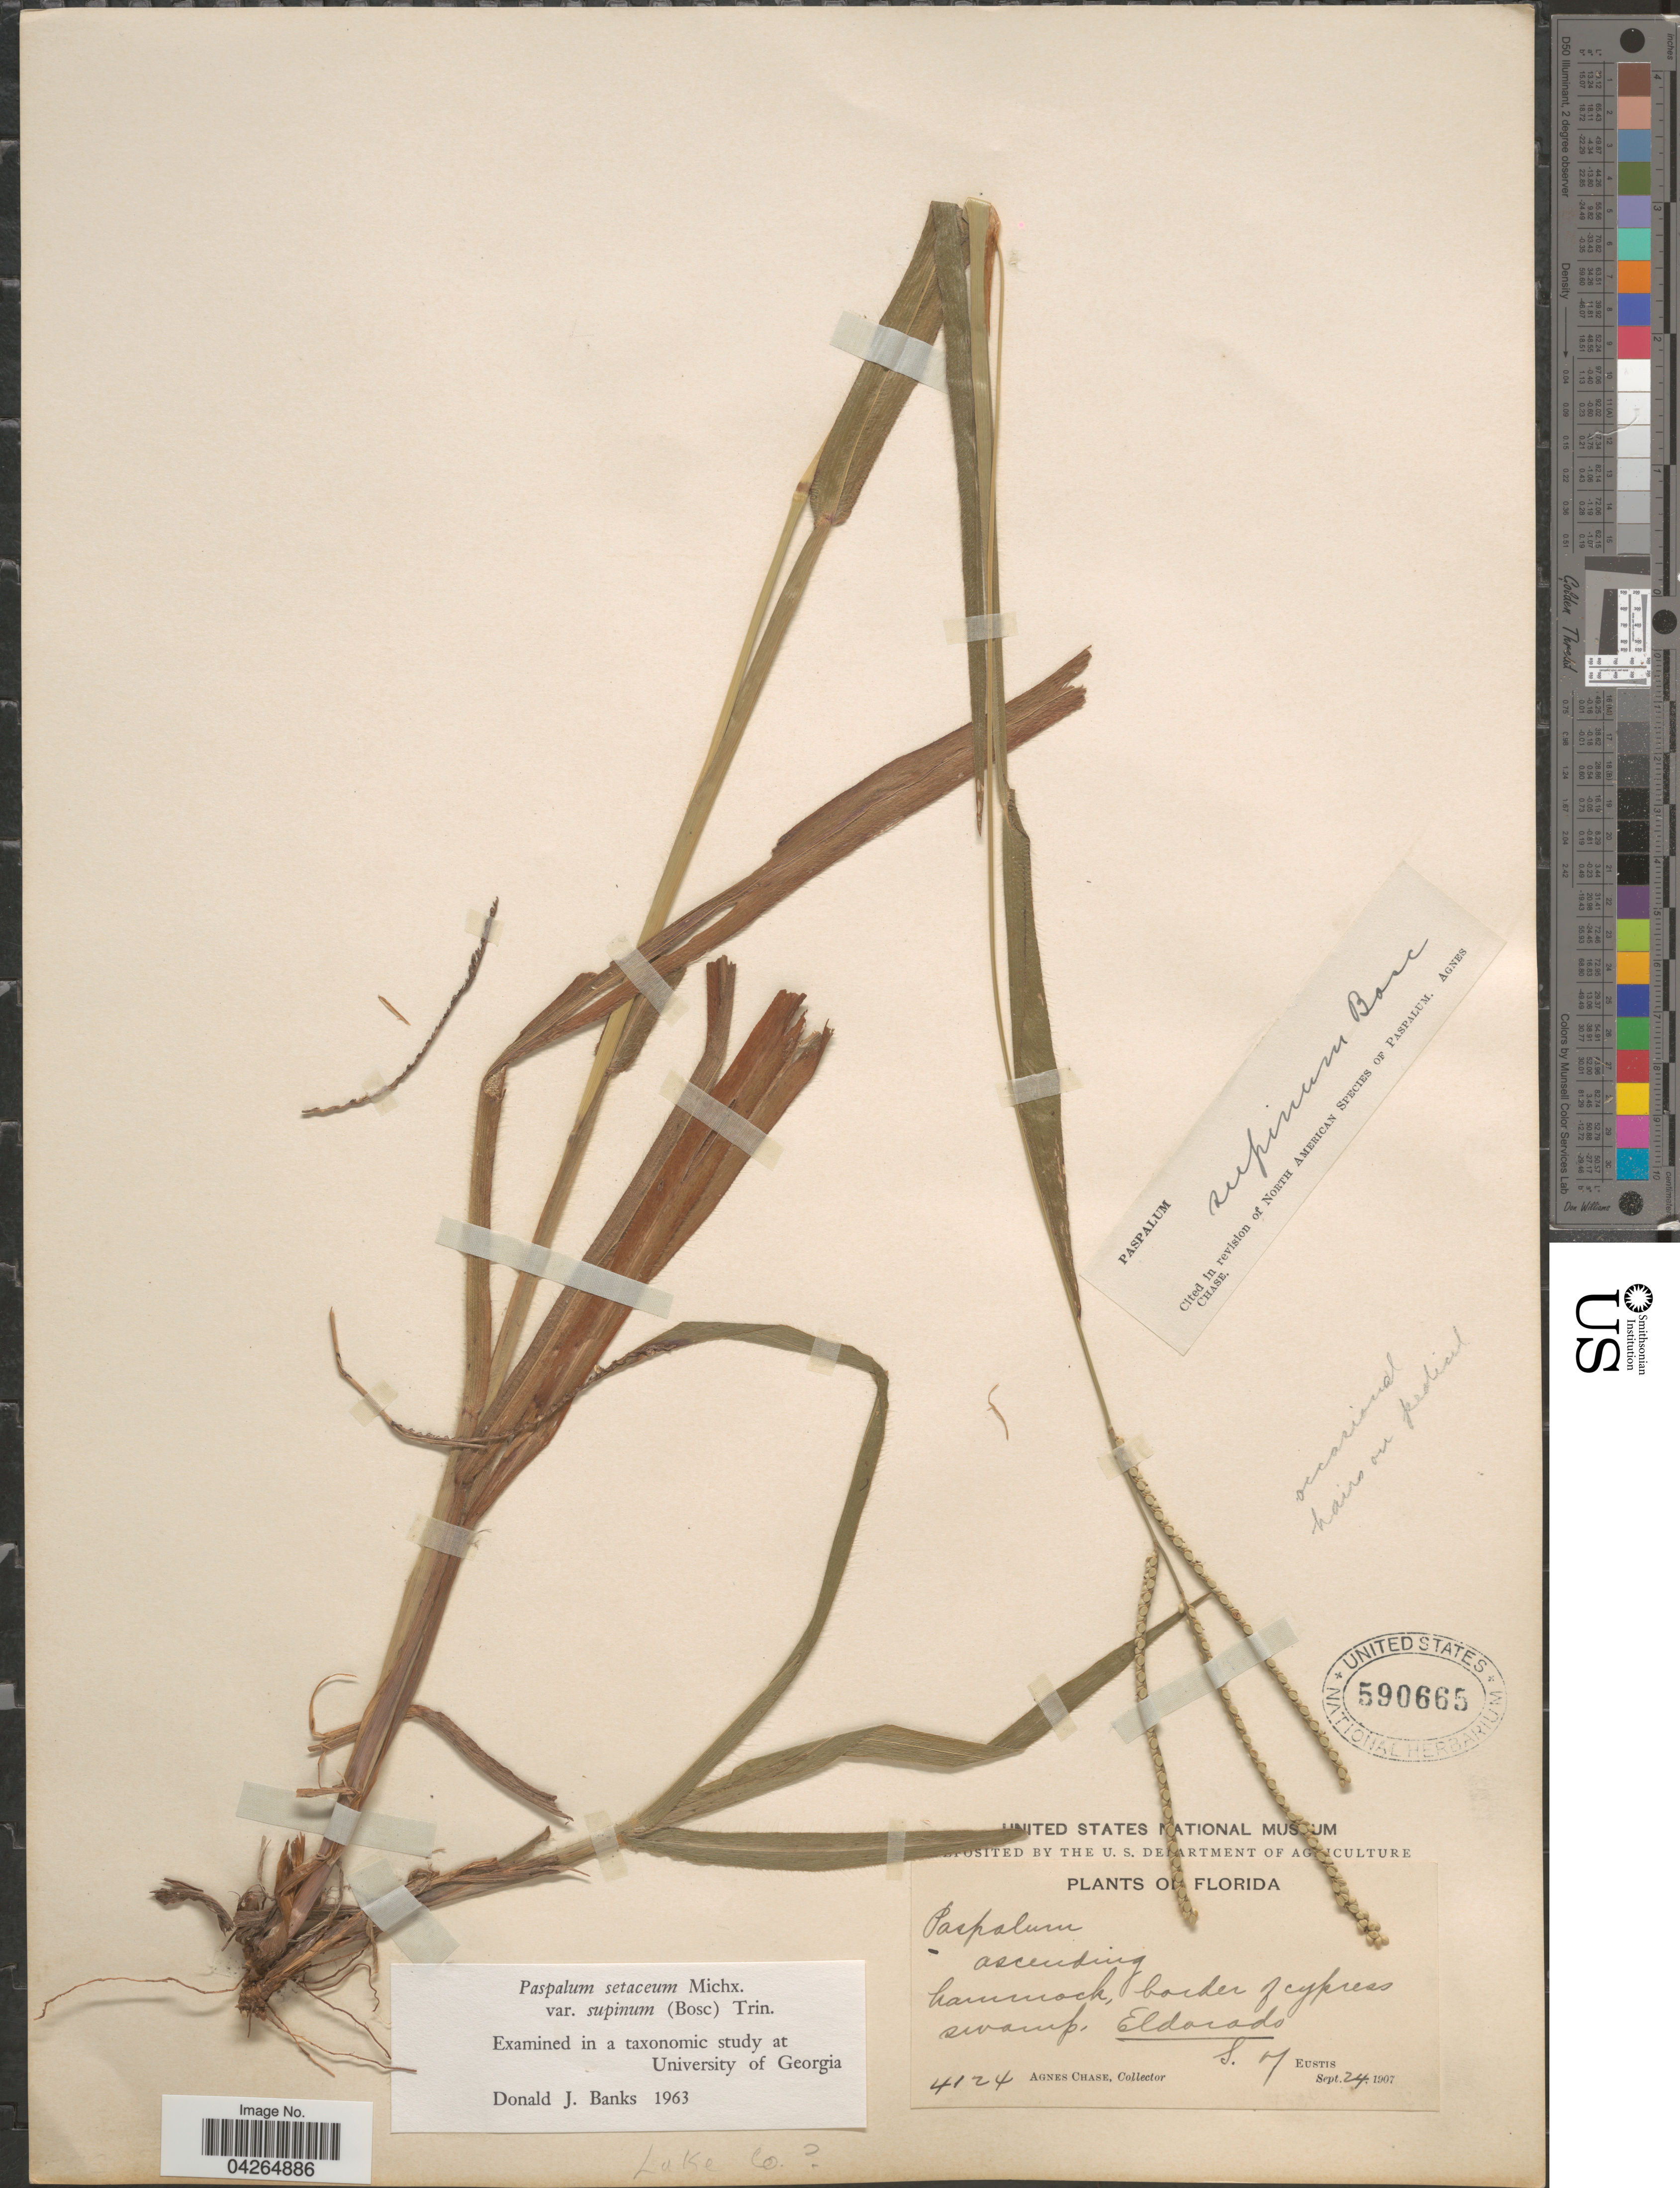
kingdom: Plantae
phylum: Tracheophyta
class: Liliopsida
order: Poales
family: Poaceae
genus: Paspalum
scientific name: Paspalum setaceum var. supinum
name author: (Bosc ex Poir.) Trin.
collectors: A. Chase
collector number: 4124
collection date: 1907-09-24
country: United States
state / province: Florida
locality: Eldorado. S. of Eustis. Lake Co.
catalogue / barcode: US 590665